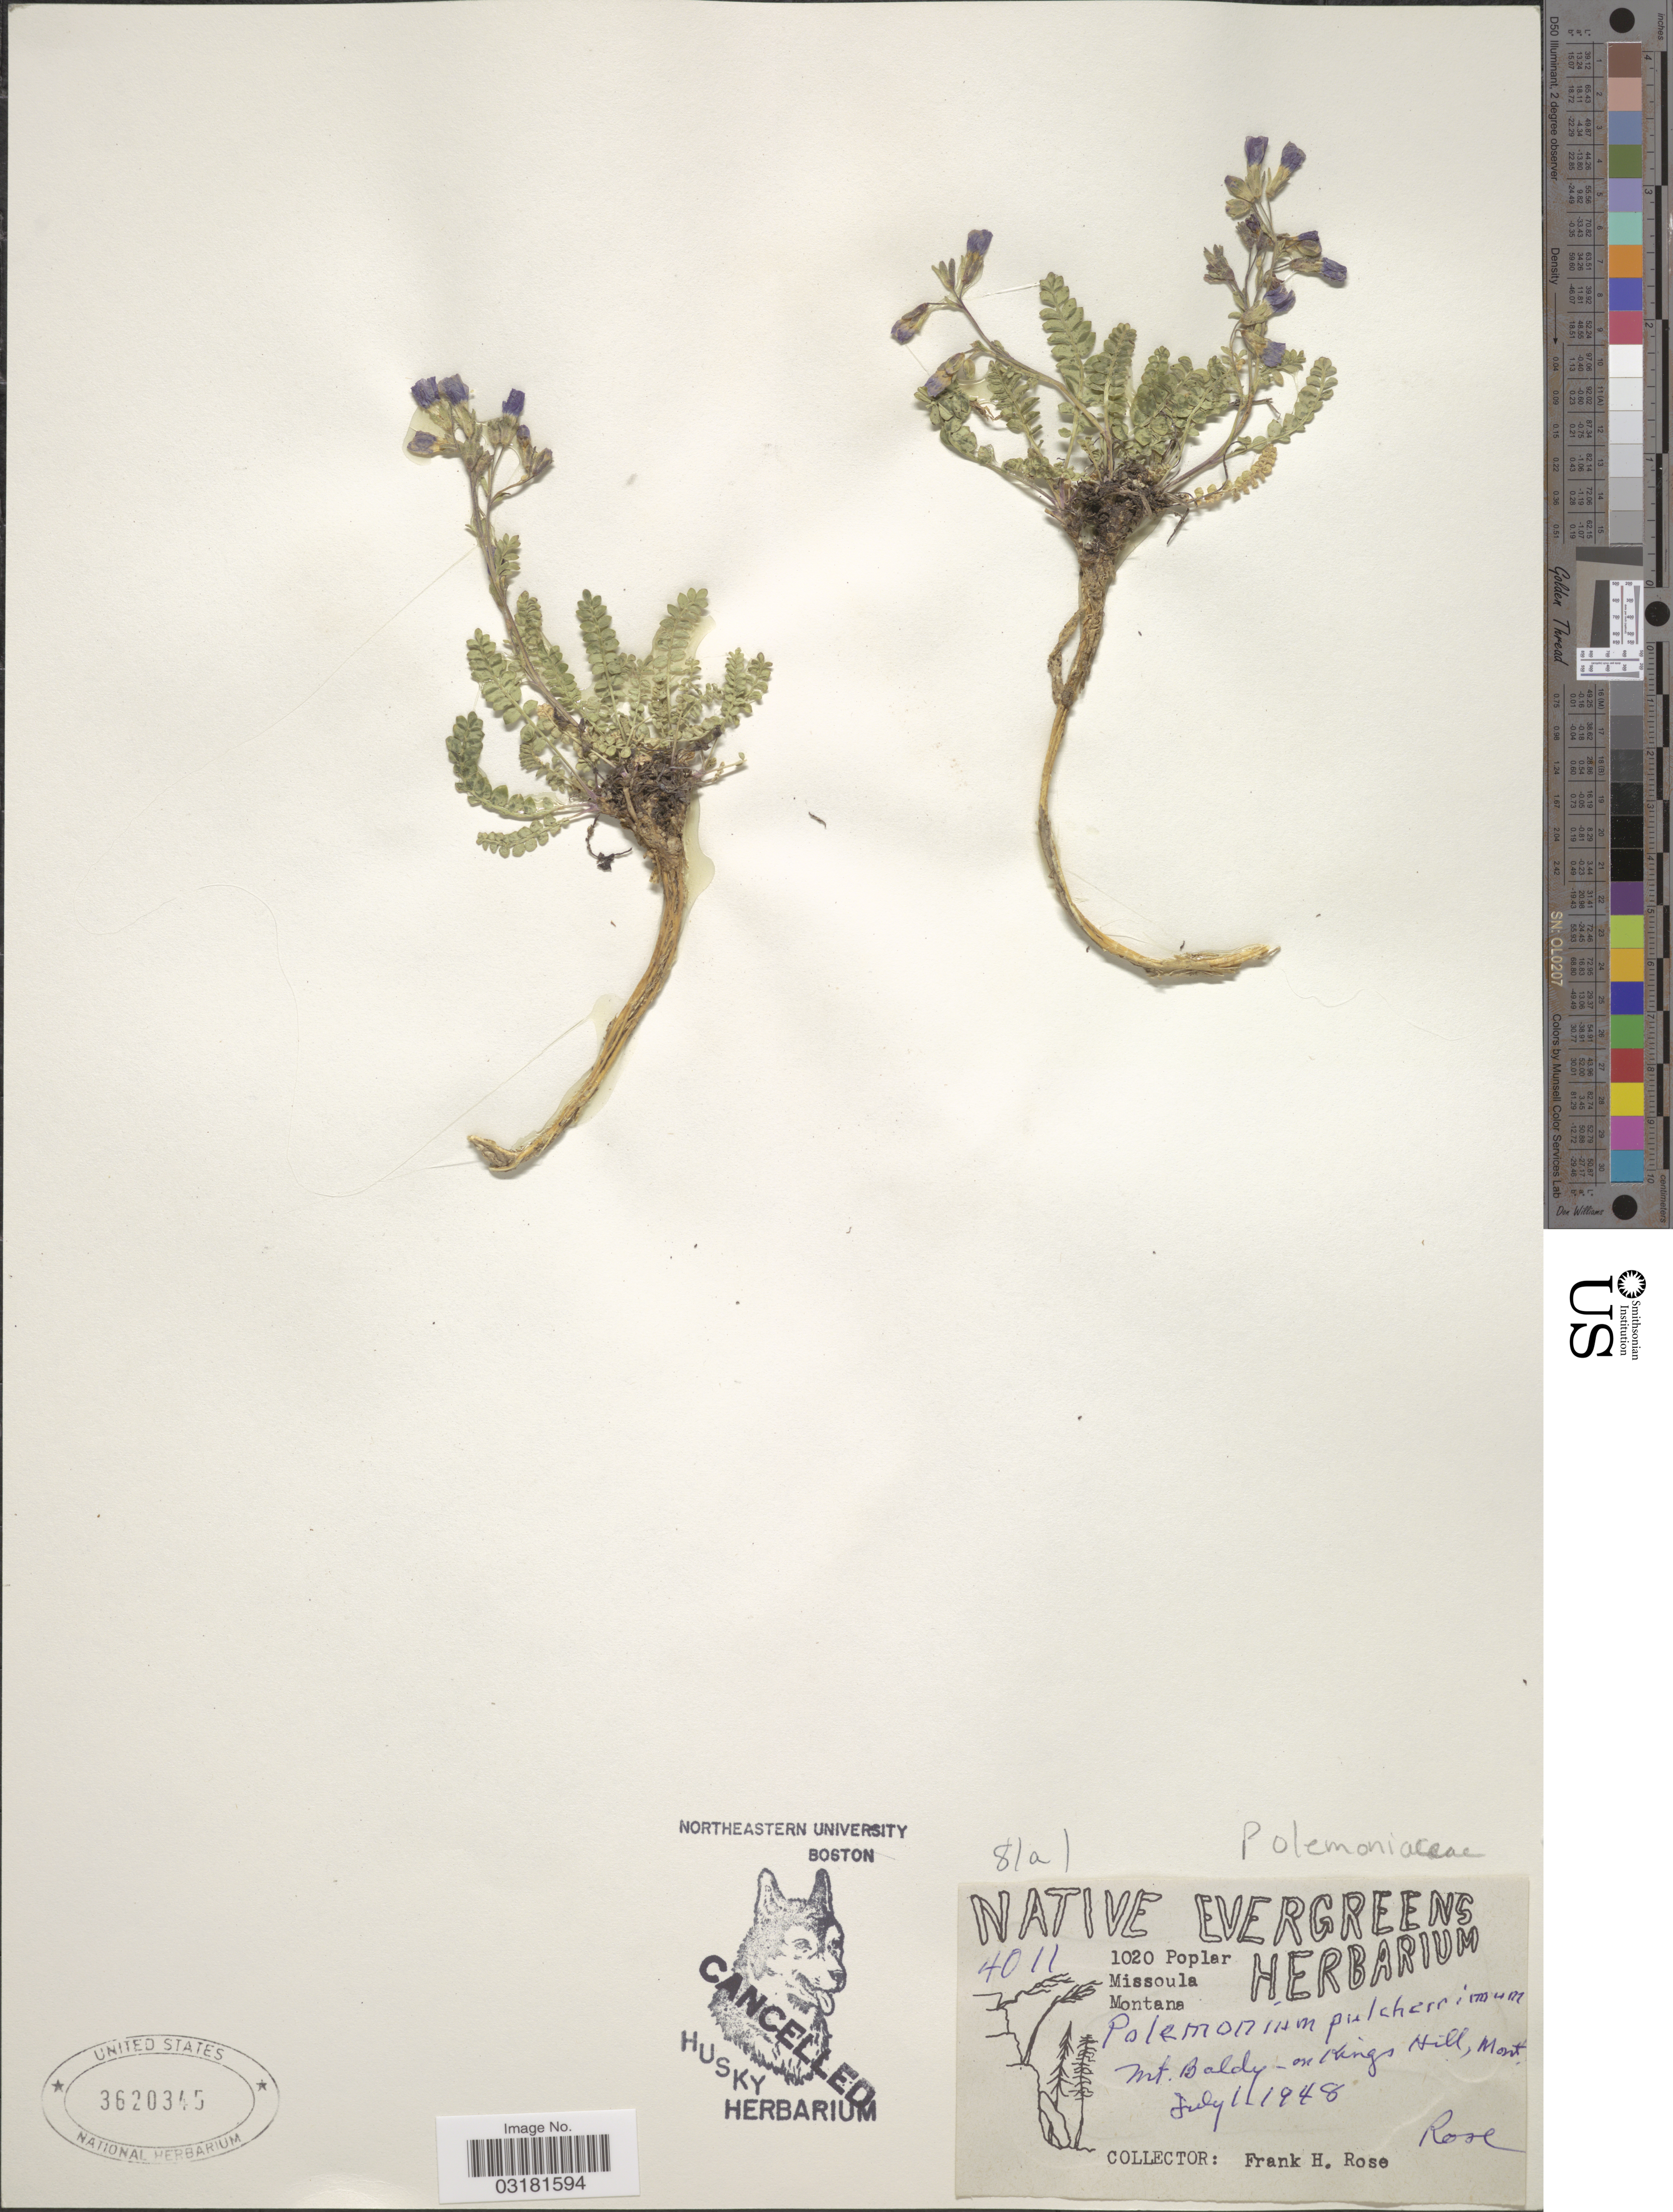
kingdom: Plantae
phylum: Tracheophyta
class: Magnoliopsida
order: Ericales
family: Polemoniaceae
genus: Polemonium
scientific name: Polemonium pulcherrimum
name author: Hook.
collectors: F. H. Rose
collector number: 4011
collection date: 1948-07-01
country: United States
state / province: Montana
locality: Mt. Baldy - on Kings Hill.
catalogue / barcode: US 3620345